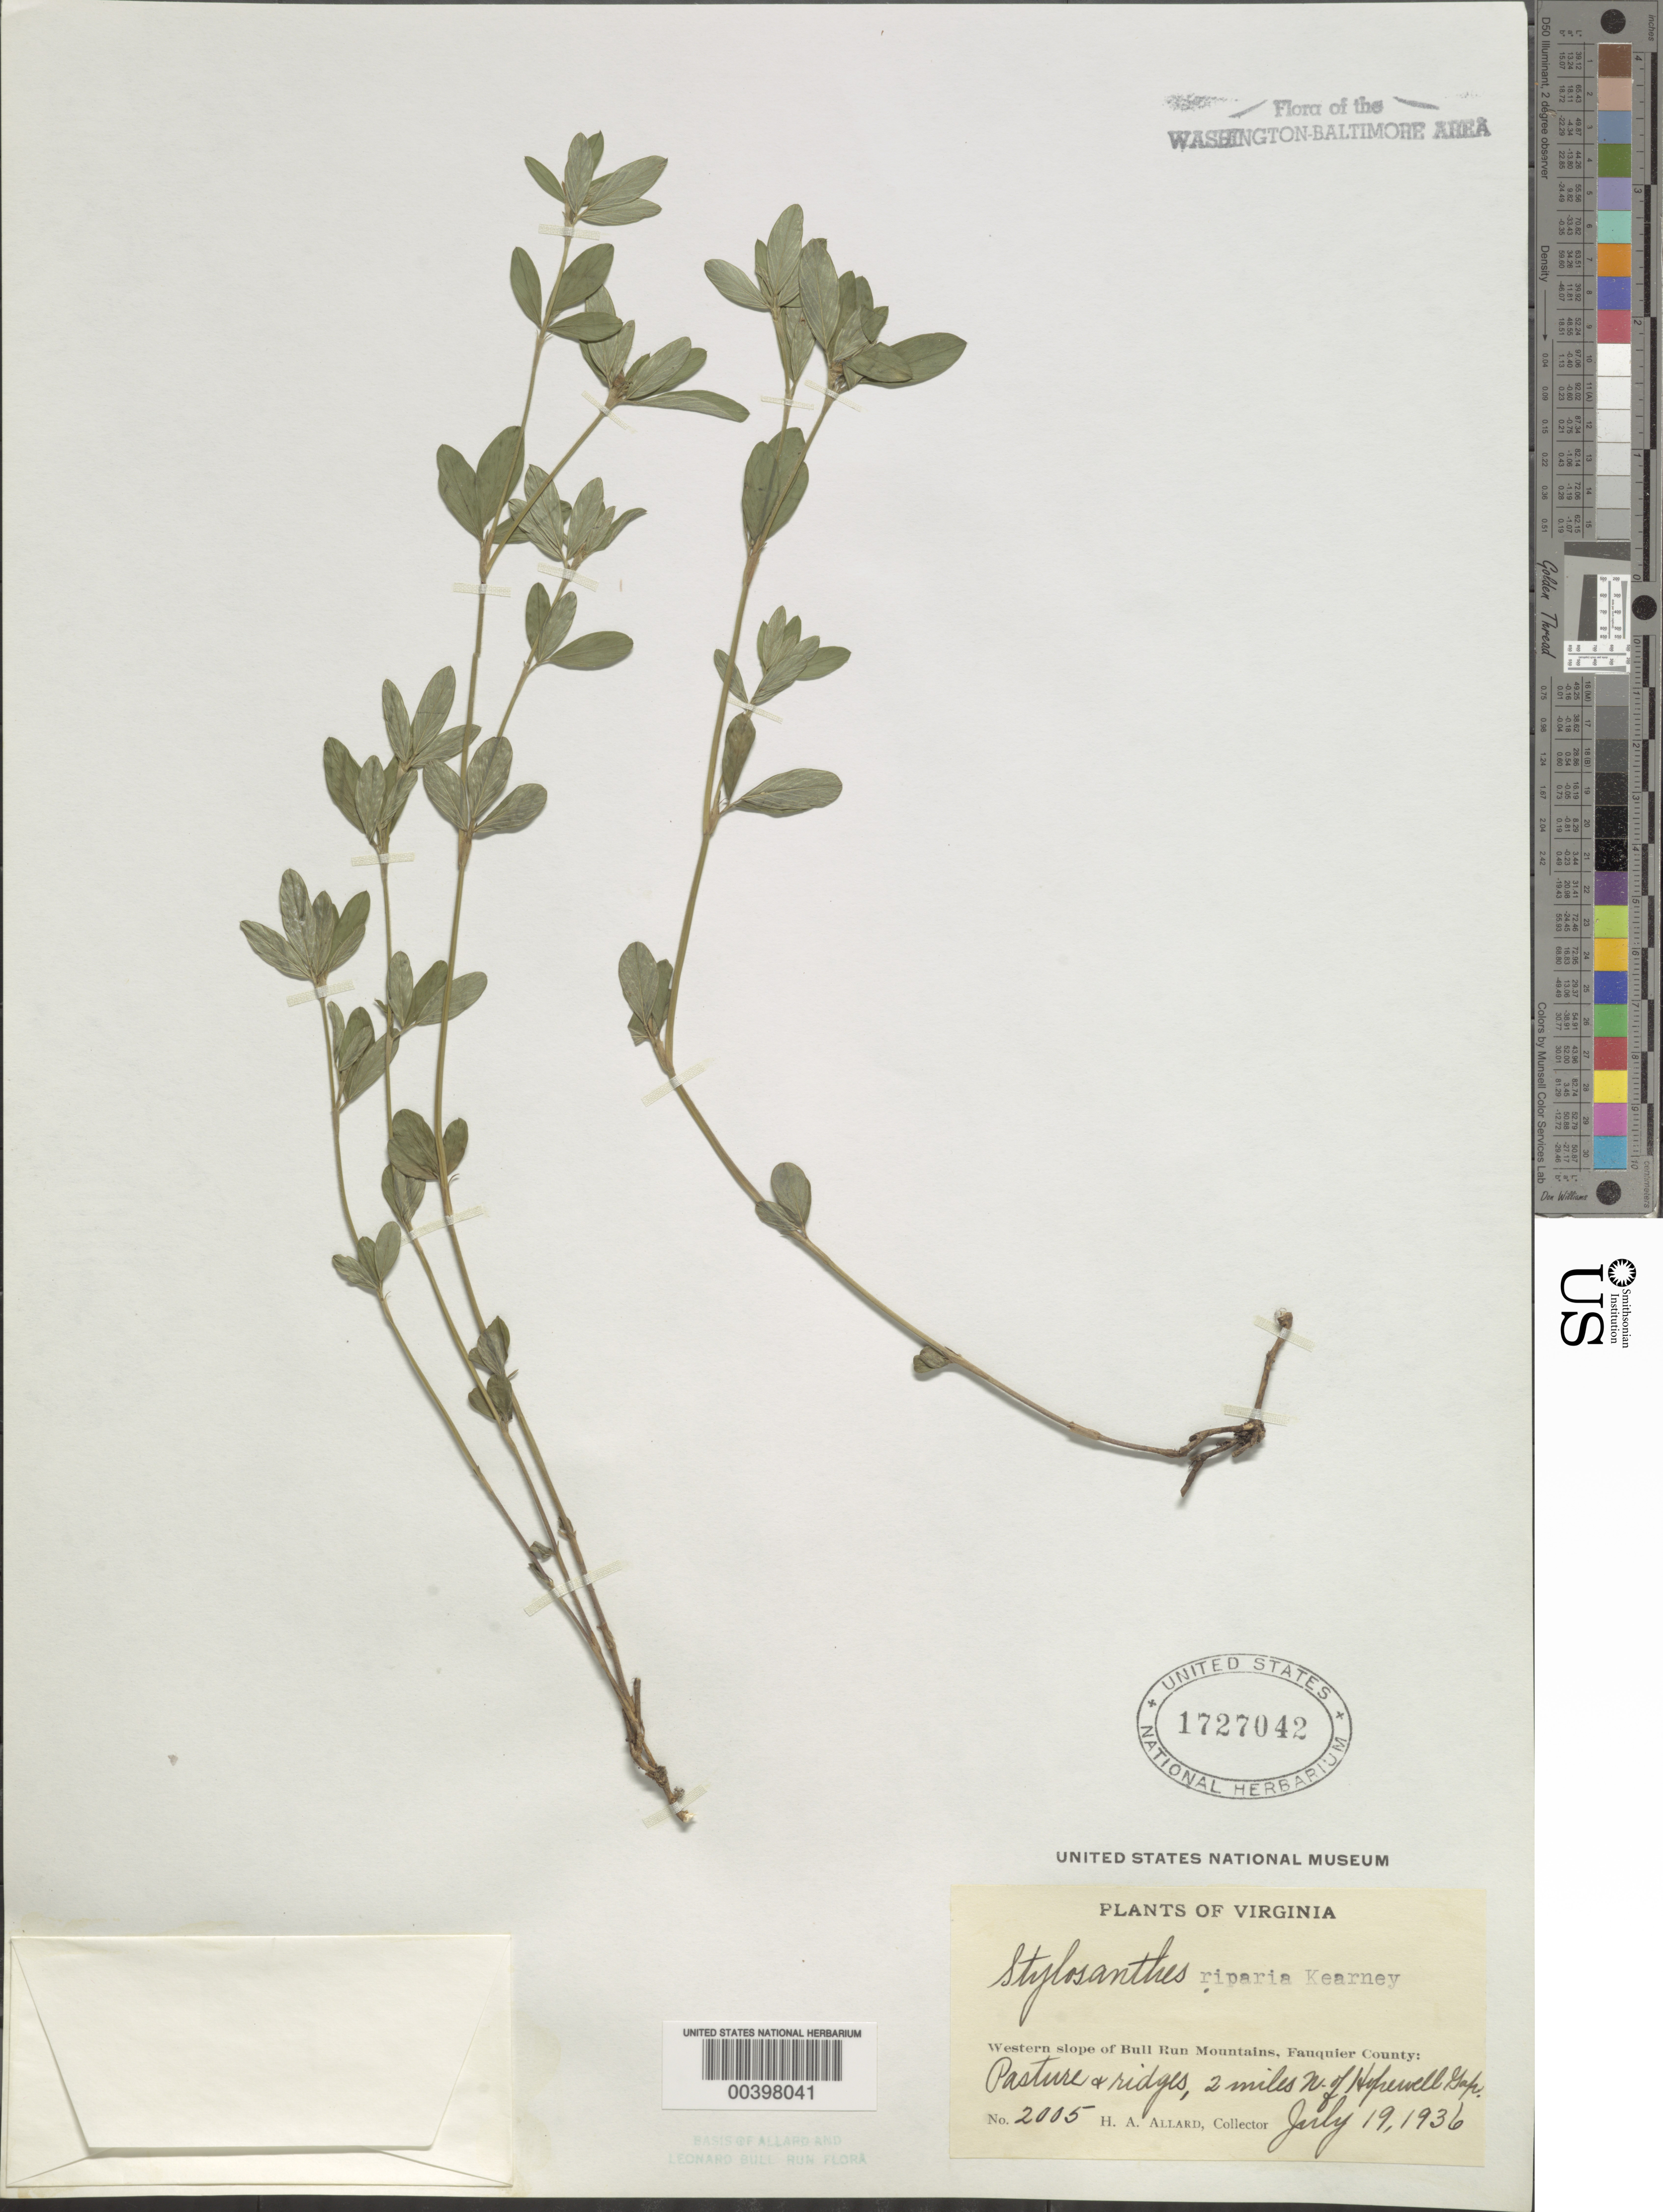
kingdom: Plantae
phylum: Tracheophyta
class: Magnoliopsida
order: Fabales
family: Fabaceae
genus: Stylosanthes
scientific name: Stylosanthes biflora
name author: (L.) Britton et al.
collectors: H. A. Allard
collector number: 2005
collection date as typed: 19 Jul 1936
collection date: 1936-07-19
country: United States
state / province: Virginia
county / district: Fauquier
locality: North of Hopewell Gap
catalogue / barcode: US 1727042